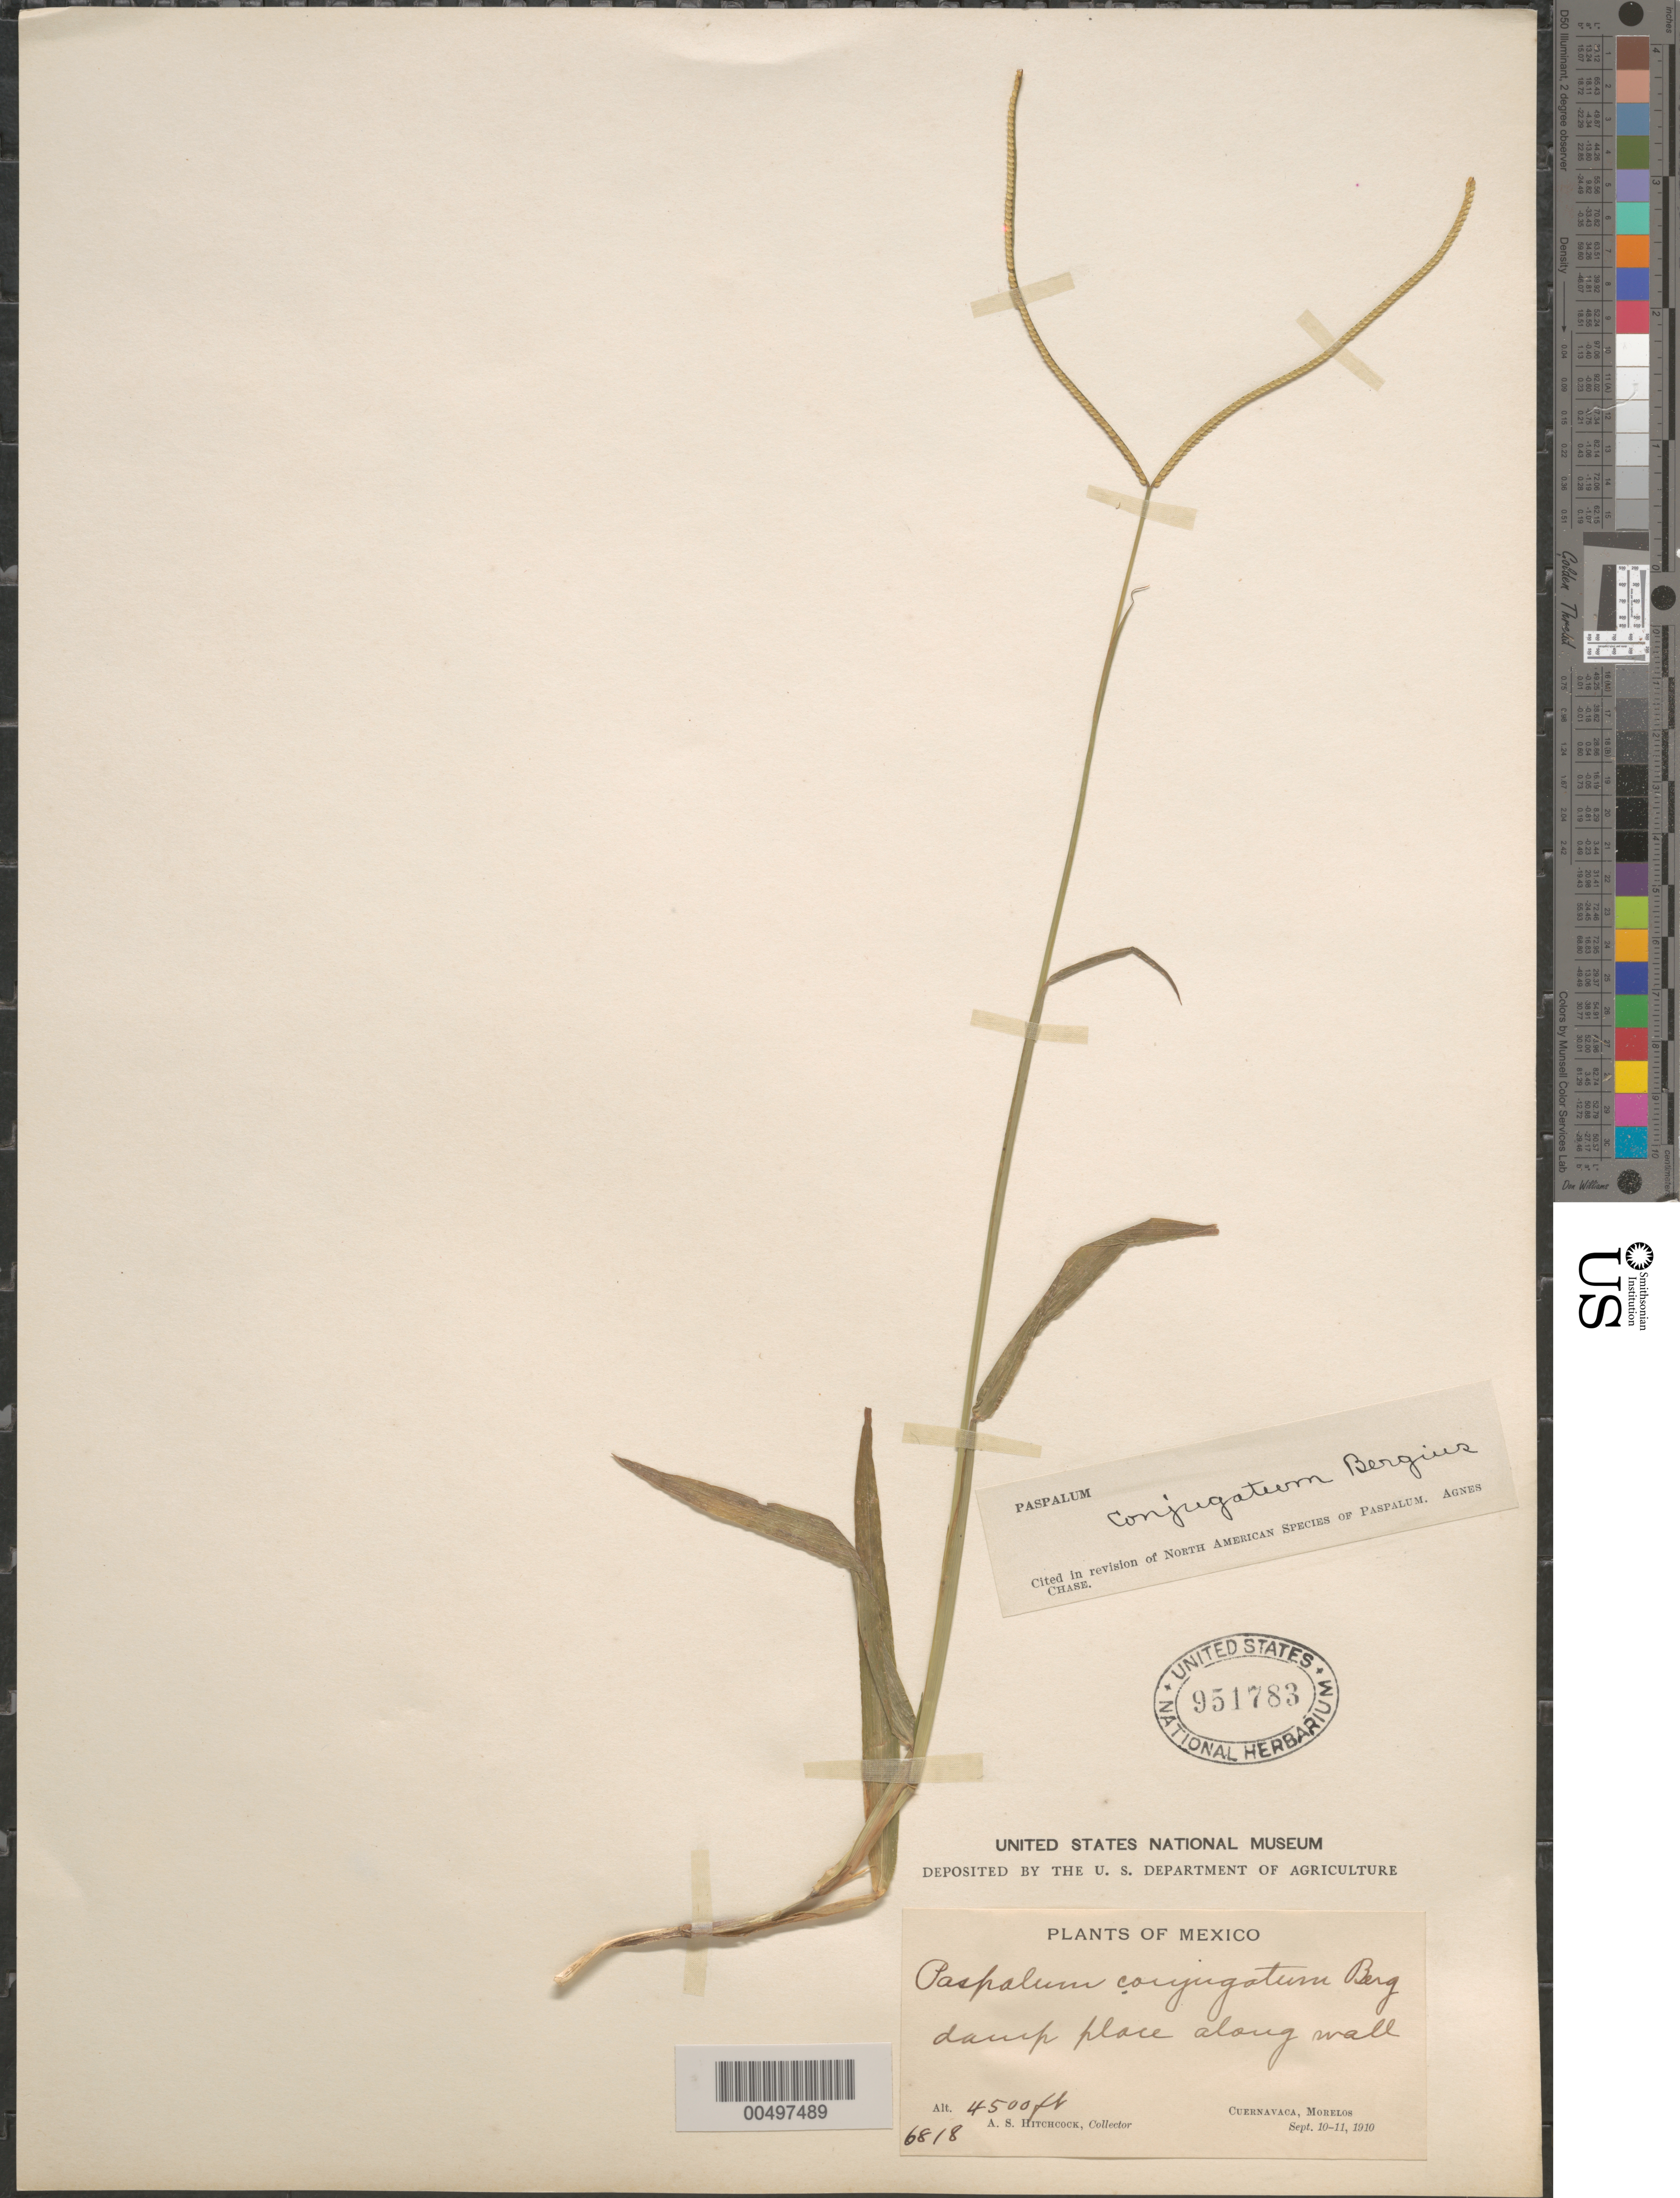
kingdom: Plantae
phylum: Tracheophyta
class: Liliopsida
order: Poales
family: Poaceae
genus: Paspalum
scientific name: Paspalum conjugatum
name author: P.J. Bergius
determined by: Chase, [M.] Agnes, (US)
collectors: A. S. Hitchcock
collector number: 6818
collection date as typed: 10 Sep 1910 to 11 Sep 1910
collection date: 1910-09-11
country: Mexico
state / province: Morelos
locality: Cuernavaca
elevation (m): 1372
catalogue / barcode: US 951783